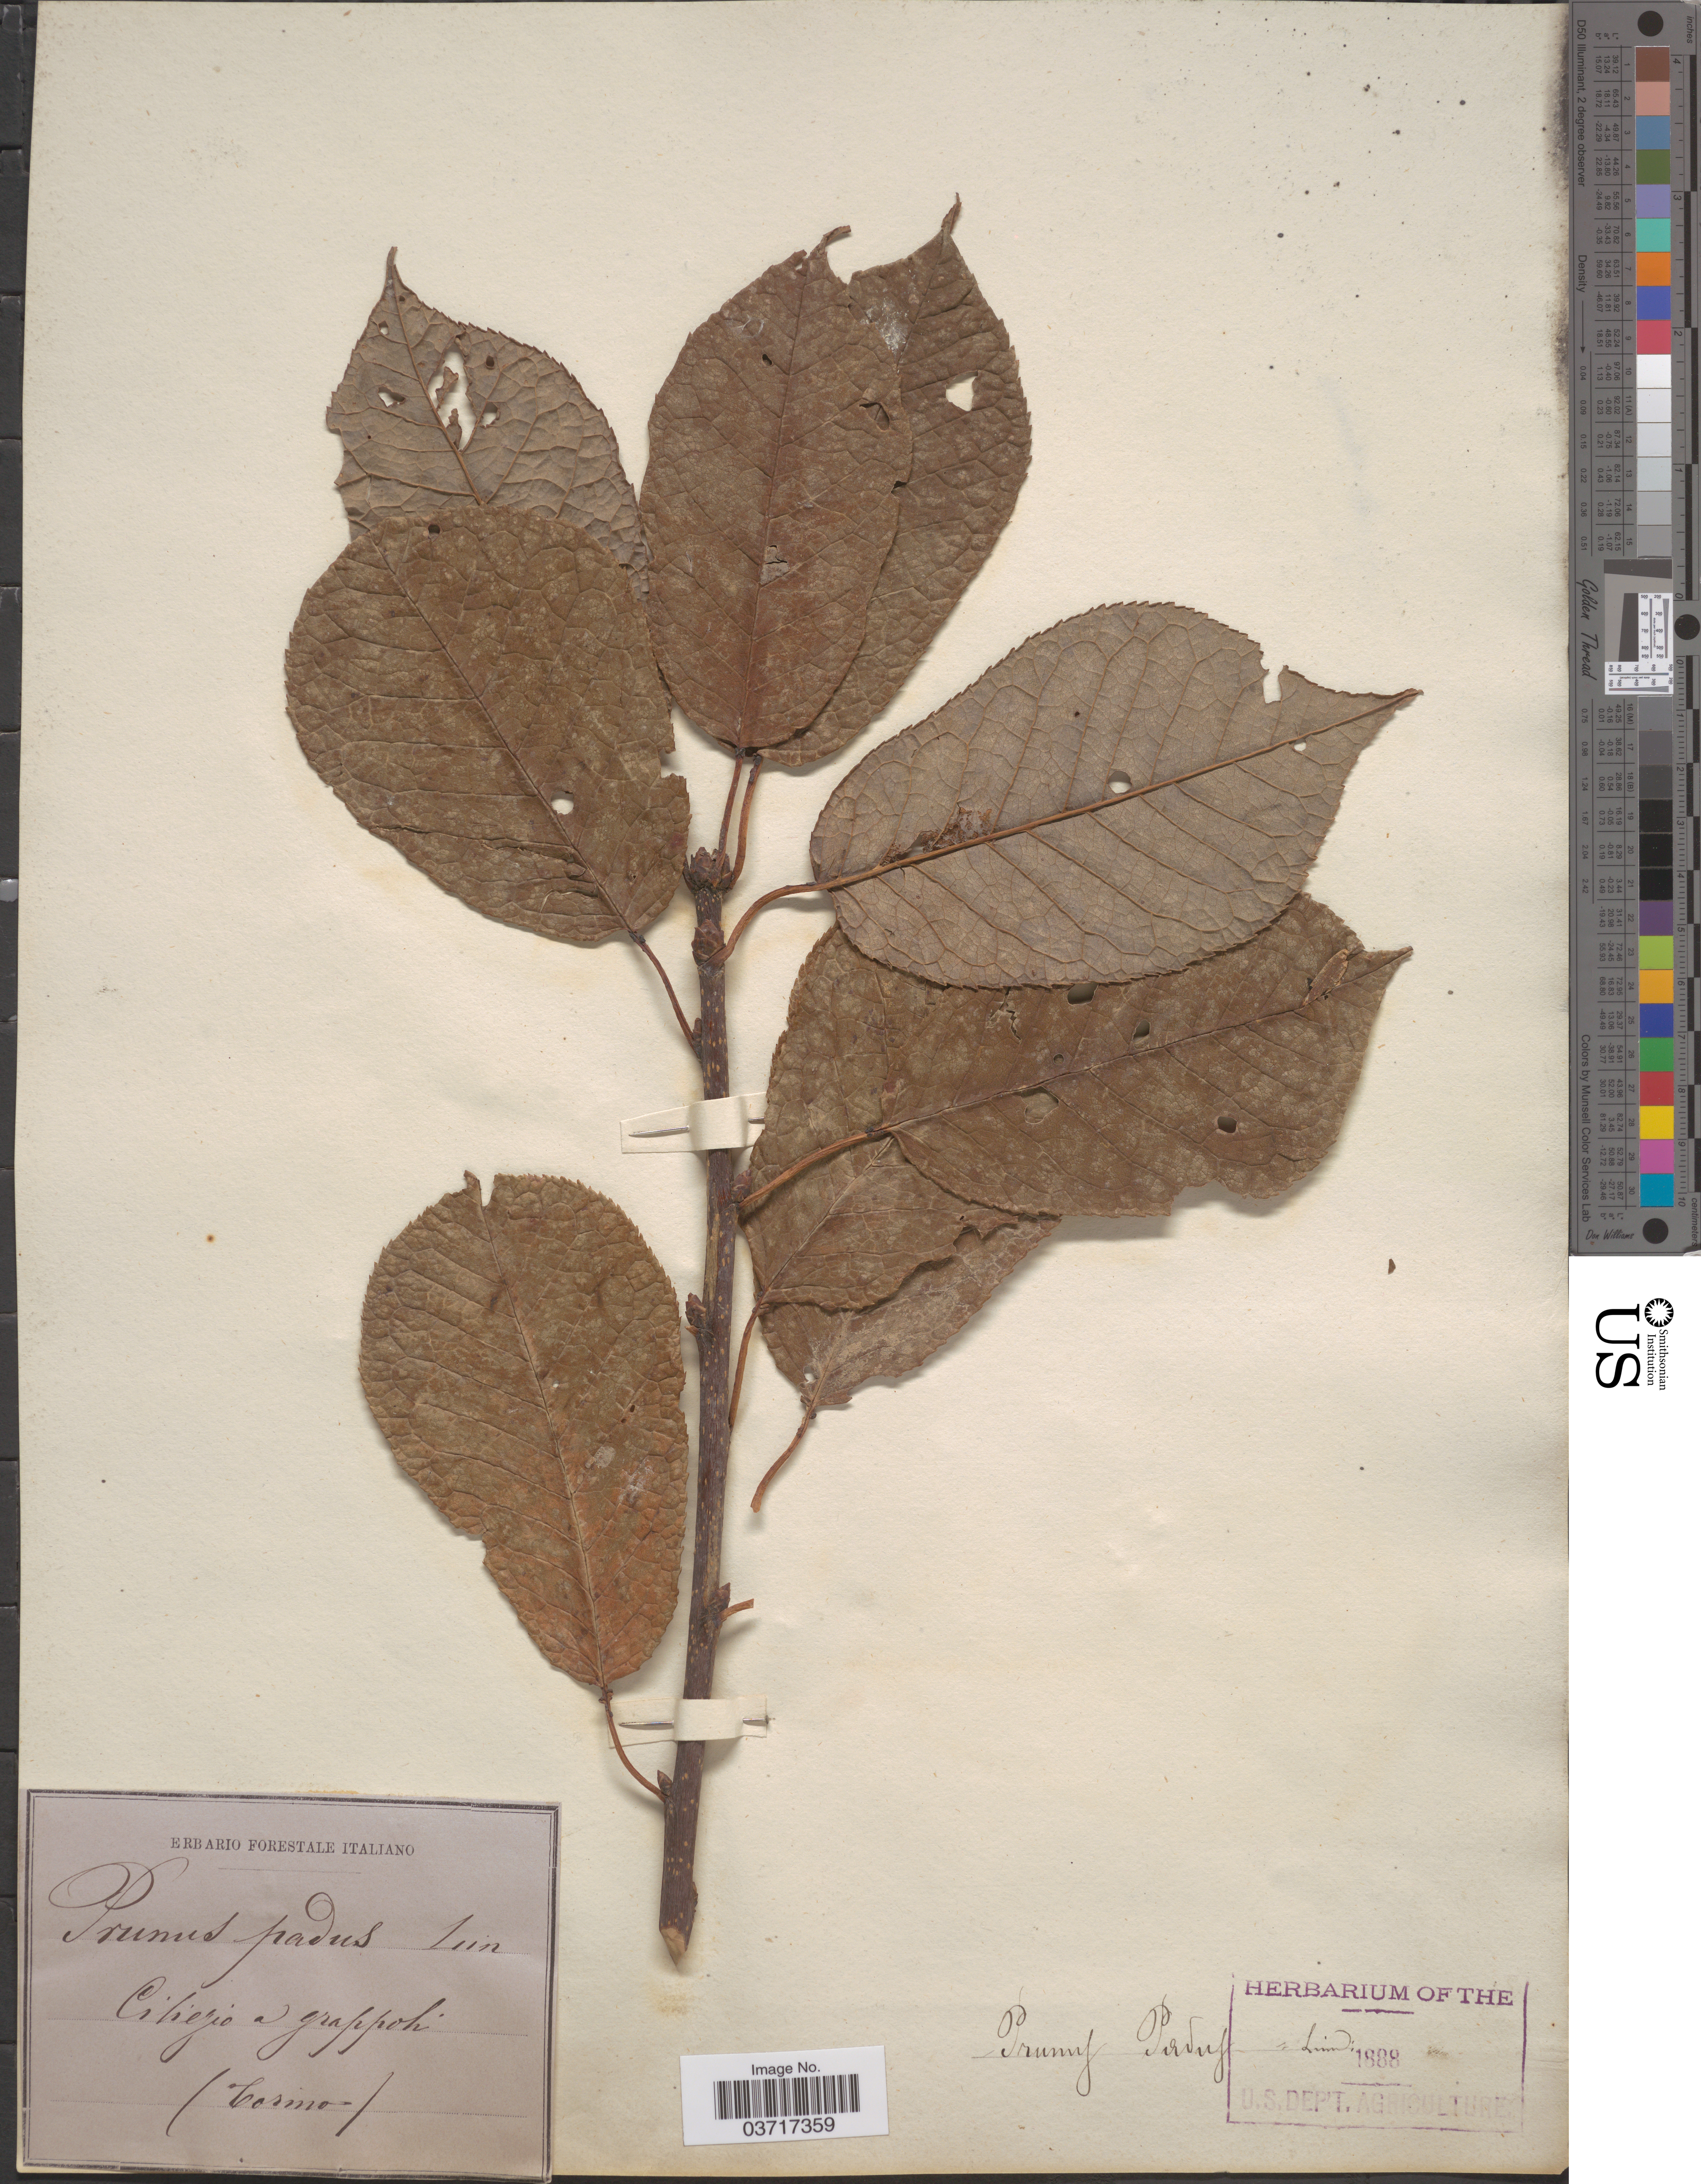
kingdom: Plantae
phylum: Tracheophyta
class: Magnoliopsida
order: Rosales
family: Rosaceae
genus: Prunus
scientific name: Prunus padus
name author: L.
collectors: Ex herb. Forestale Italiano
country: Italy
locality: Ciliejio a grappoh. [interpreted]